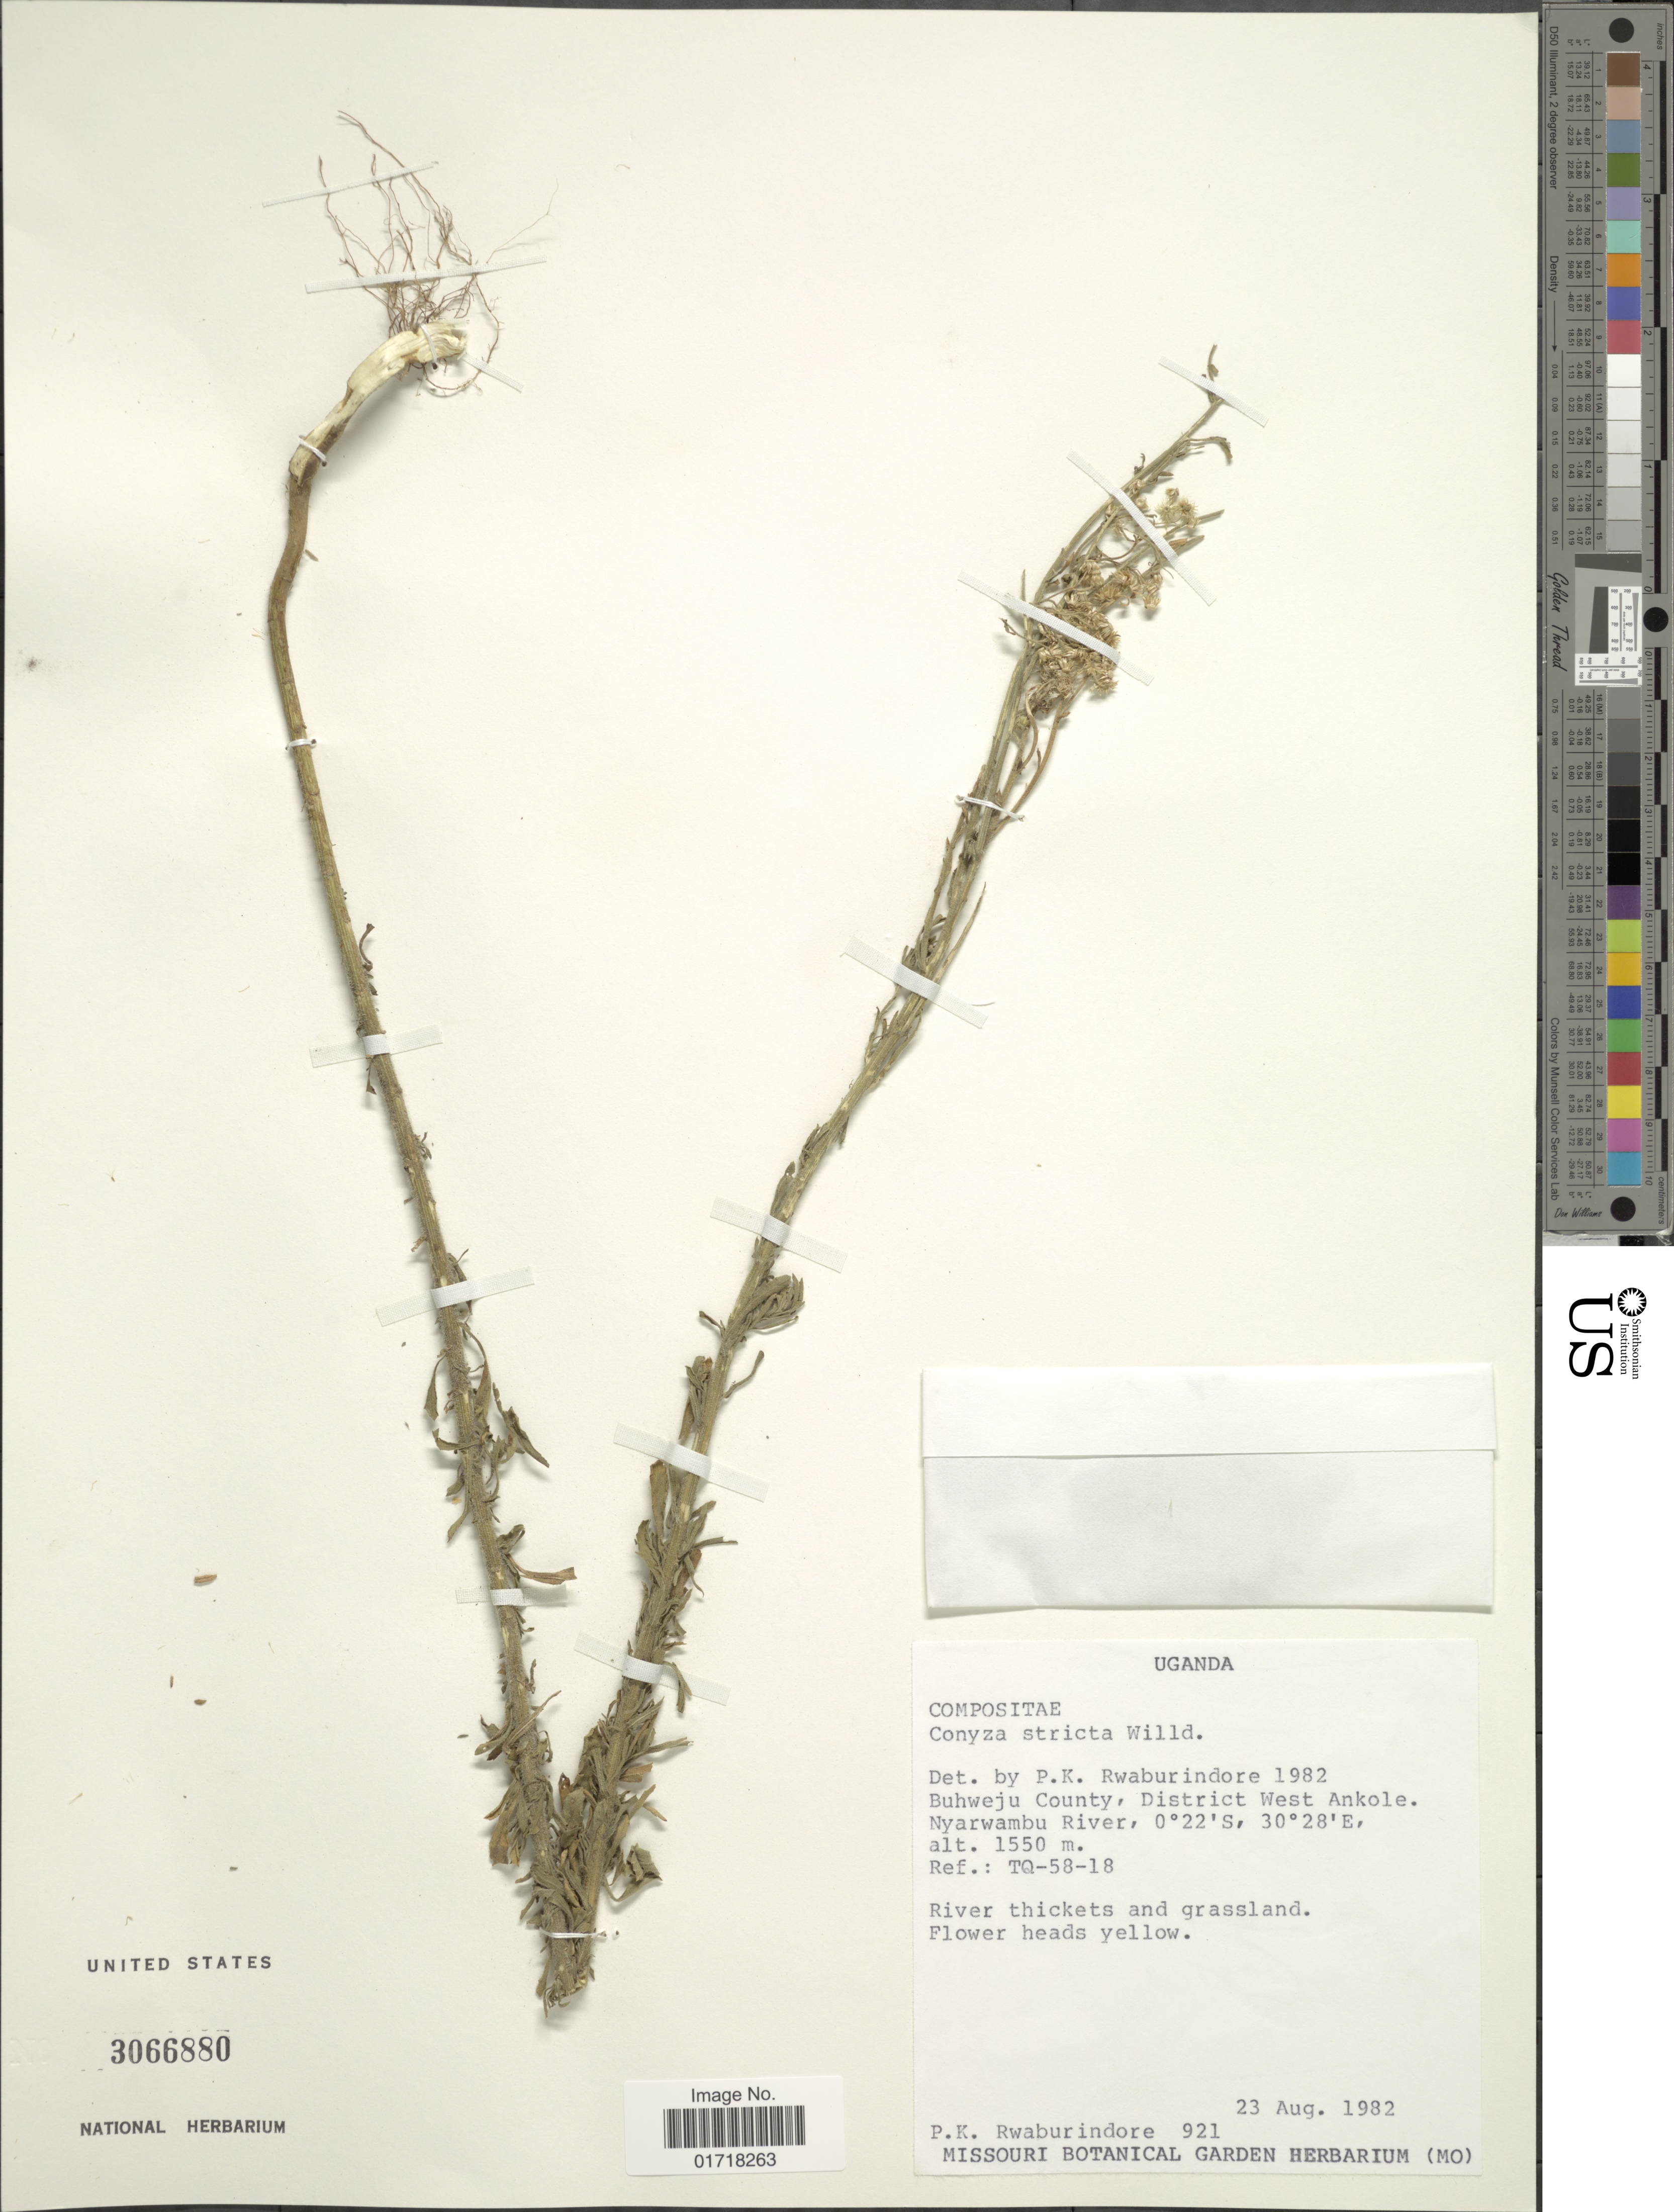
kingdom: Plantae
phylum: Tracheophyta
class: Magnoliopsida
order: Asterales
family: Asteraceae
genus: Conyza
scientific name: Conyza stricta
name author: (Chodat) Willd.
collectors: P. Rwaburindore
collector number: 921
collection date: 1982-08-23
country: Uganda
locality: Buhweju County, District West Ankole, Nyarwambu River, Ref.: TQ-58-18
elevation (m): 1550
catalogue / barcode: US 3066880